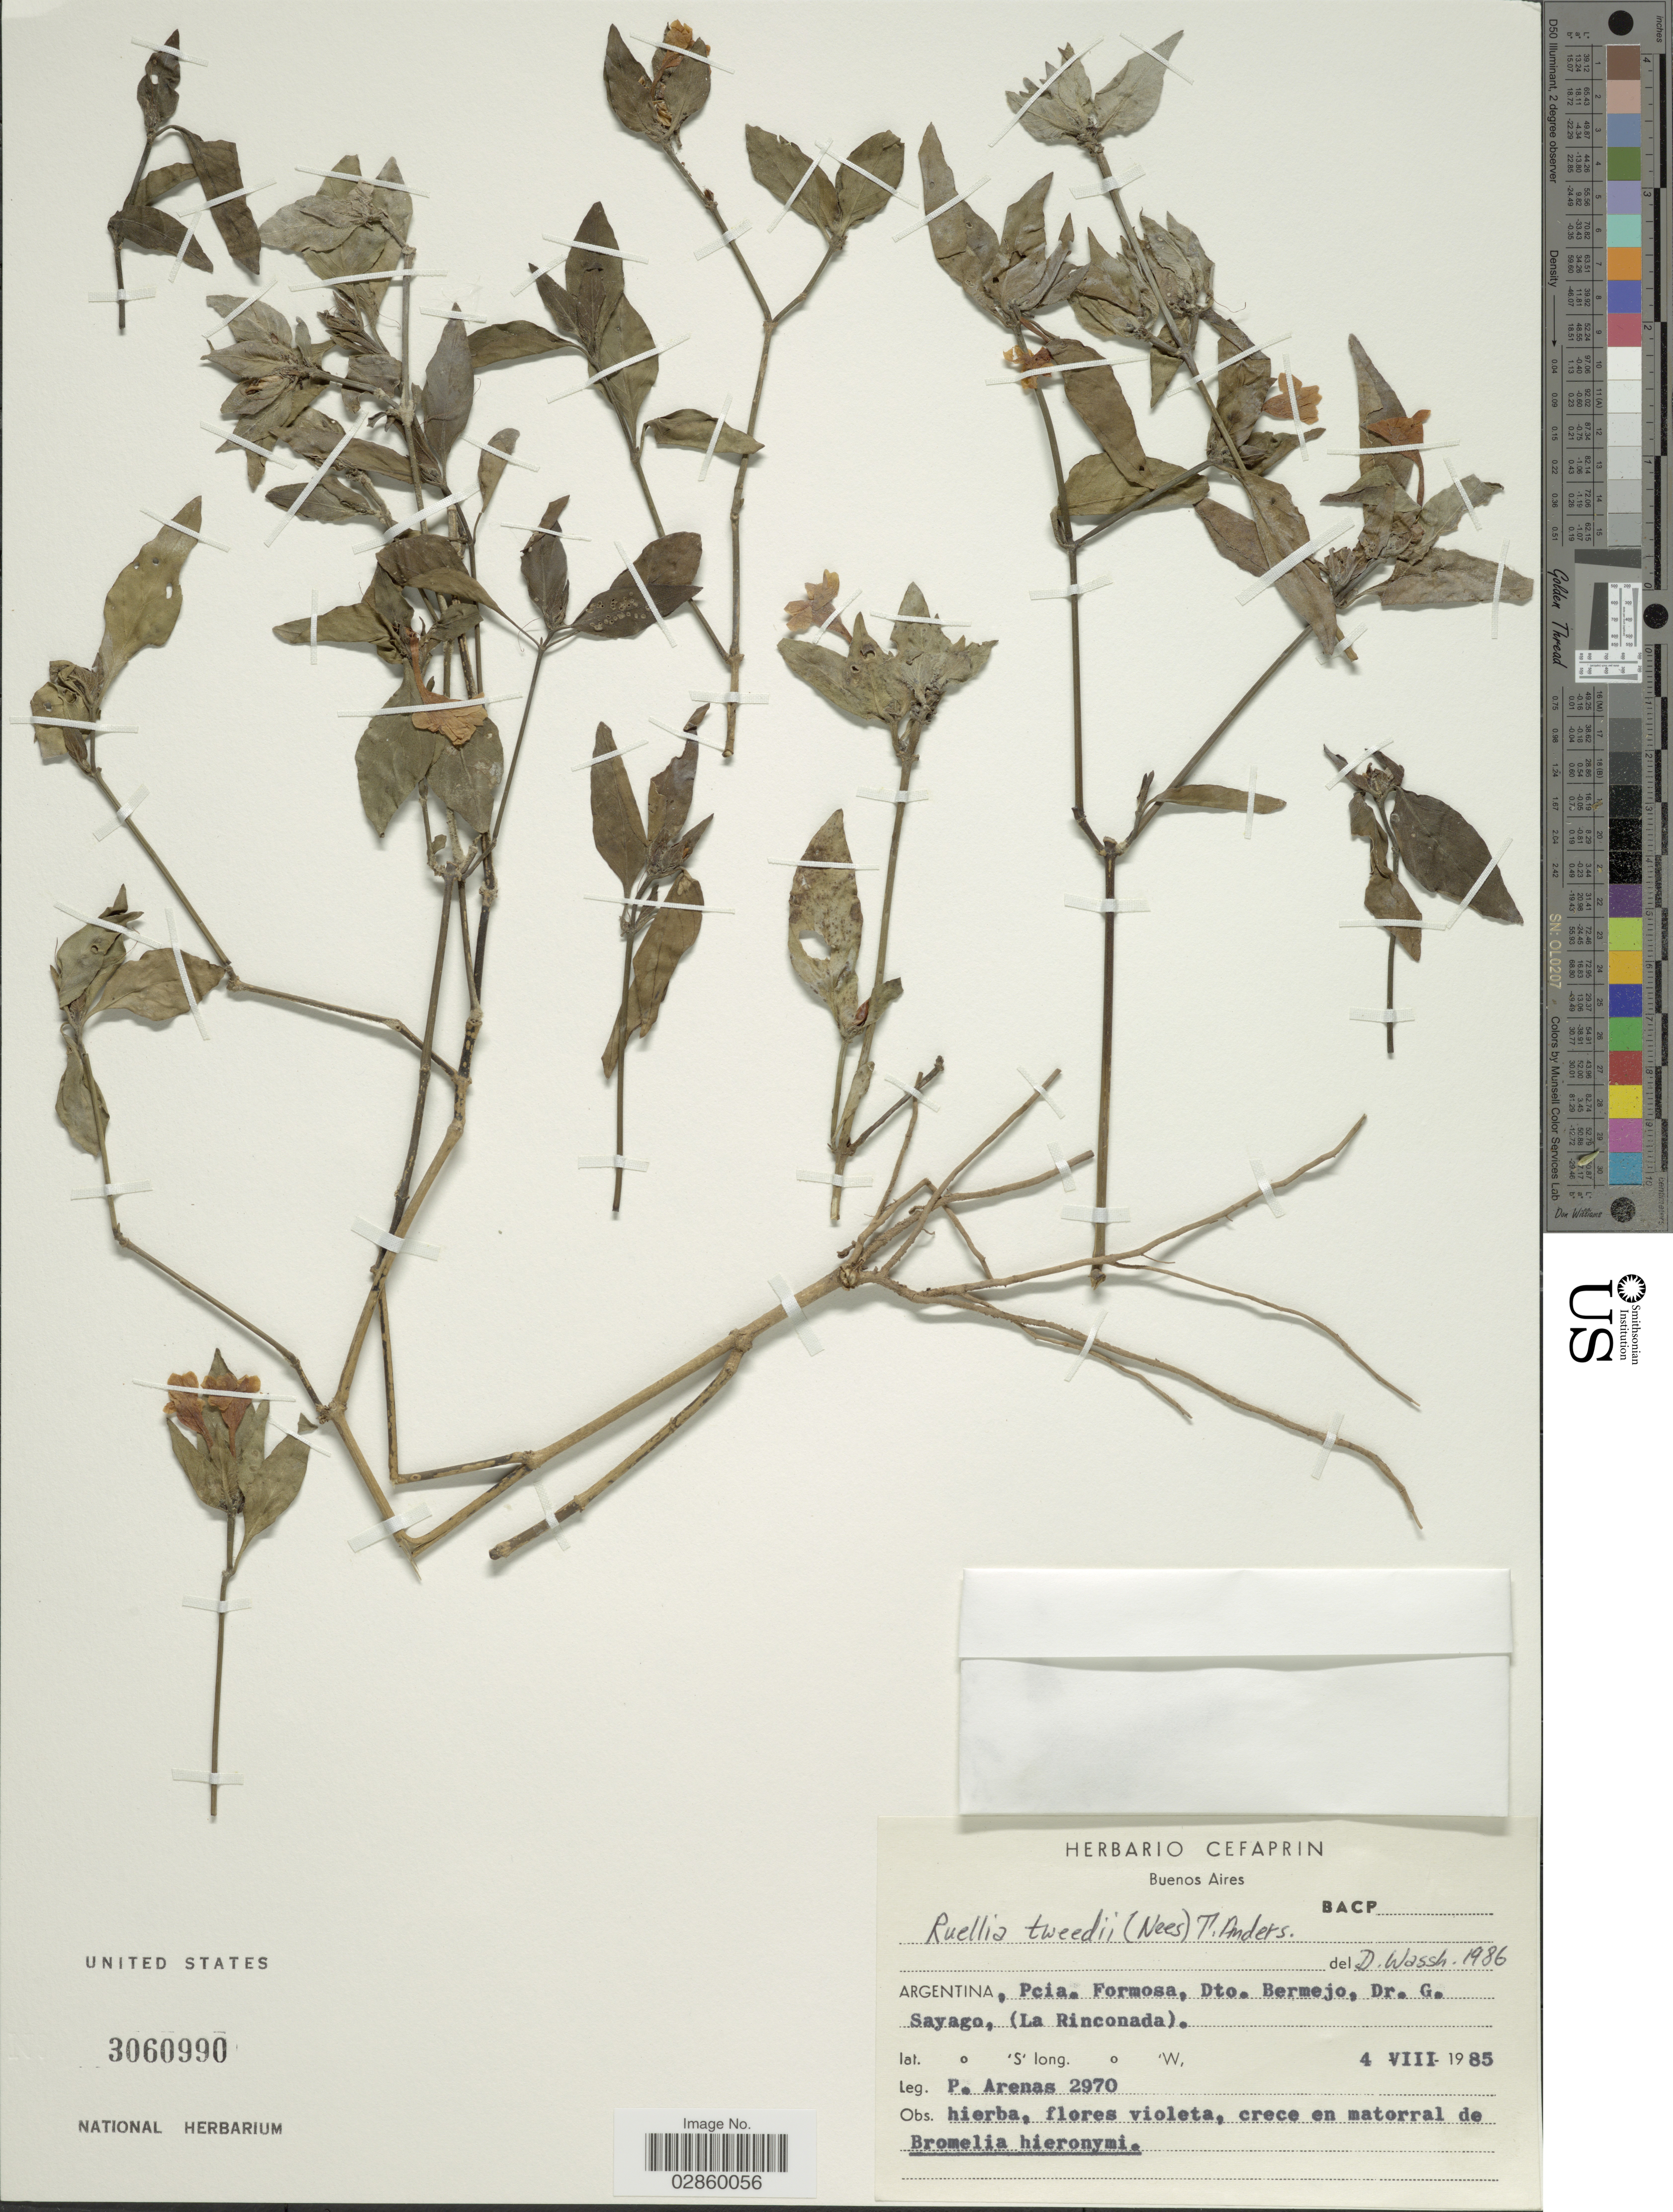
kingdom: Plantae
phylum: Tracheophyta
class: Magnoliopsida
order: Lamiales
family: Acanthaceae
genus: Ruellia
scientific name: Ruellia erythropus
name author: (Nees) Lindau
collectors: P. Arenas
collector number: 2970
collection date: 1985-08-04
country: Argentina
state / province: Formosa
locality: Pcia. Formosa, Dto. Bermejo, Dr. G. Sayago, (La Rinconada).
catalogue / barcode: US 3060990